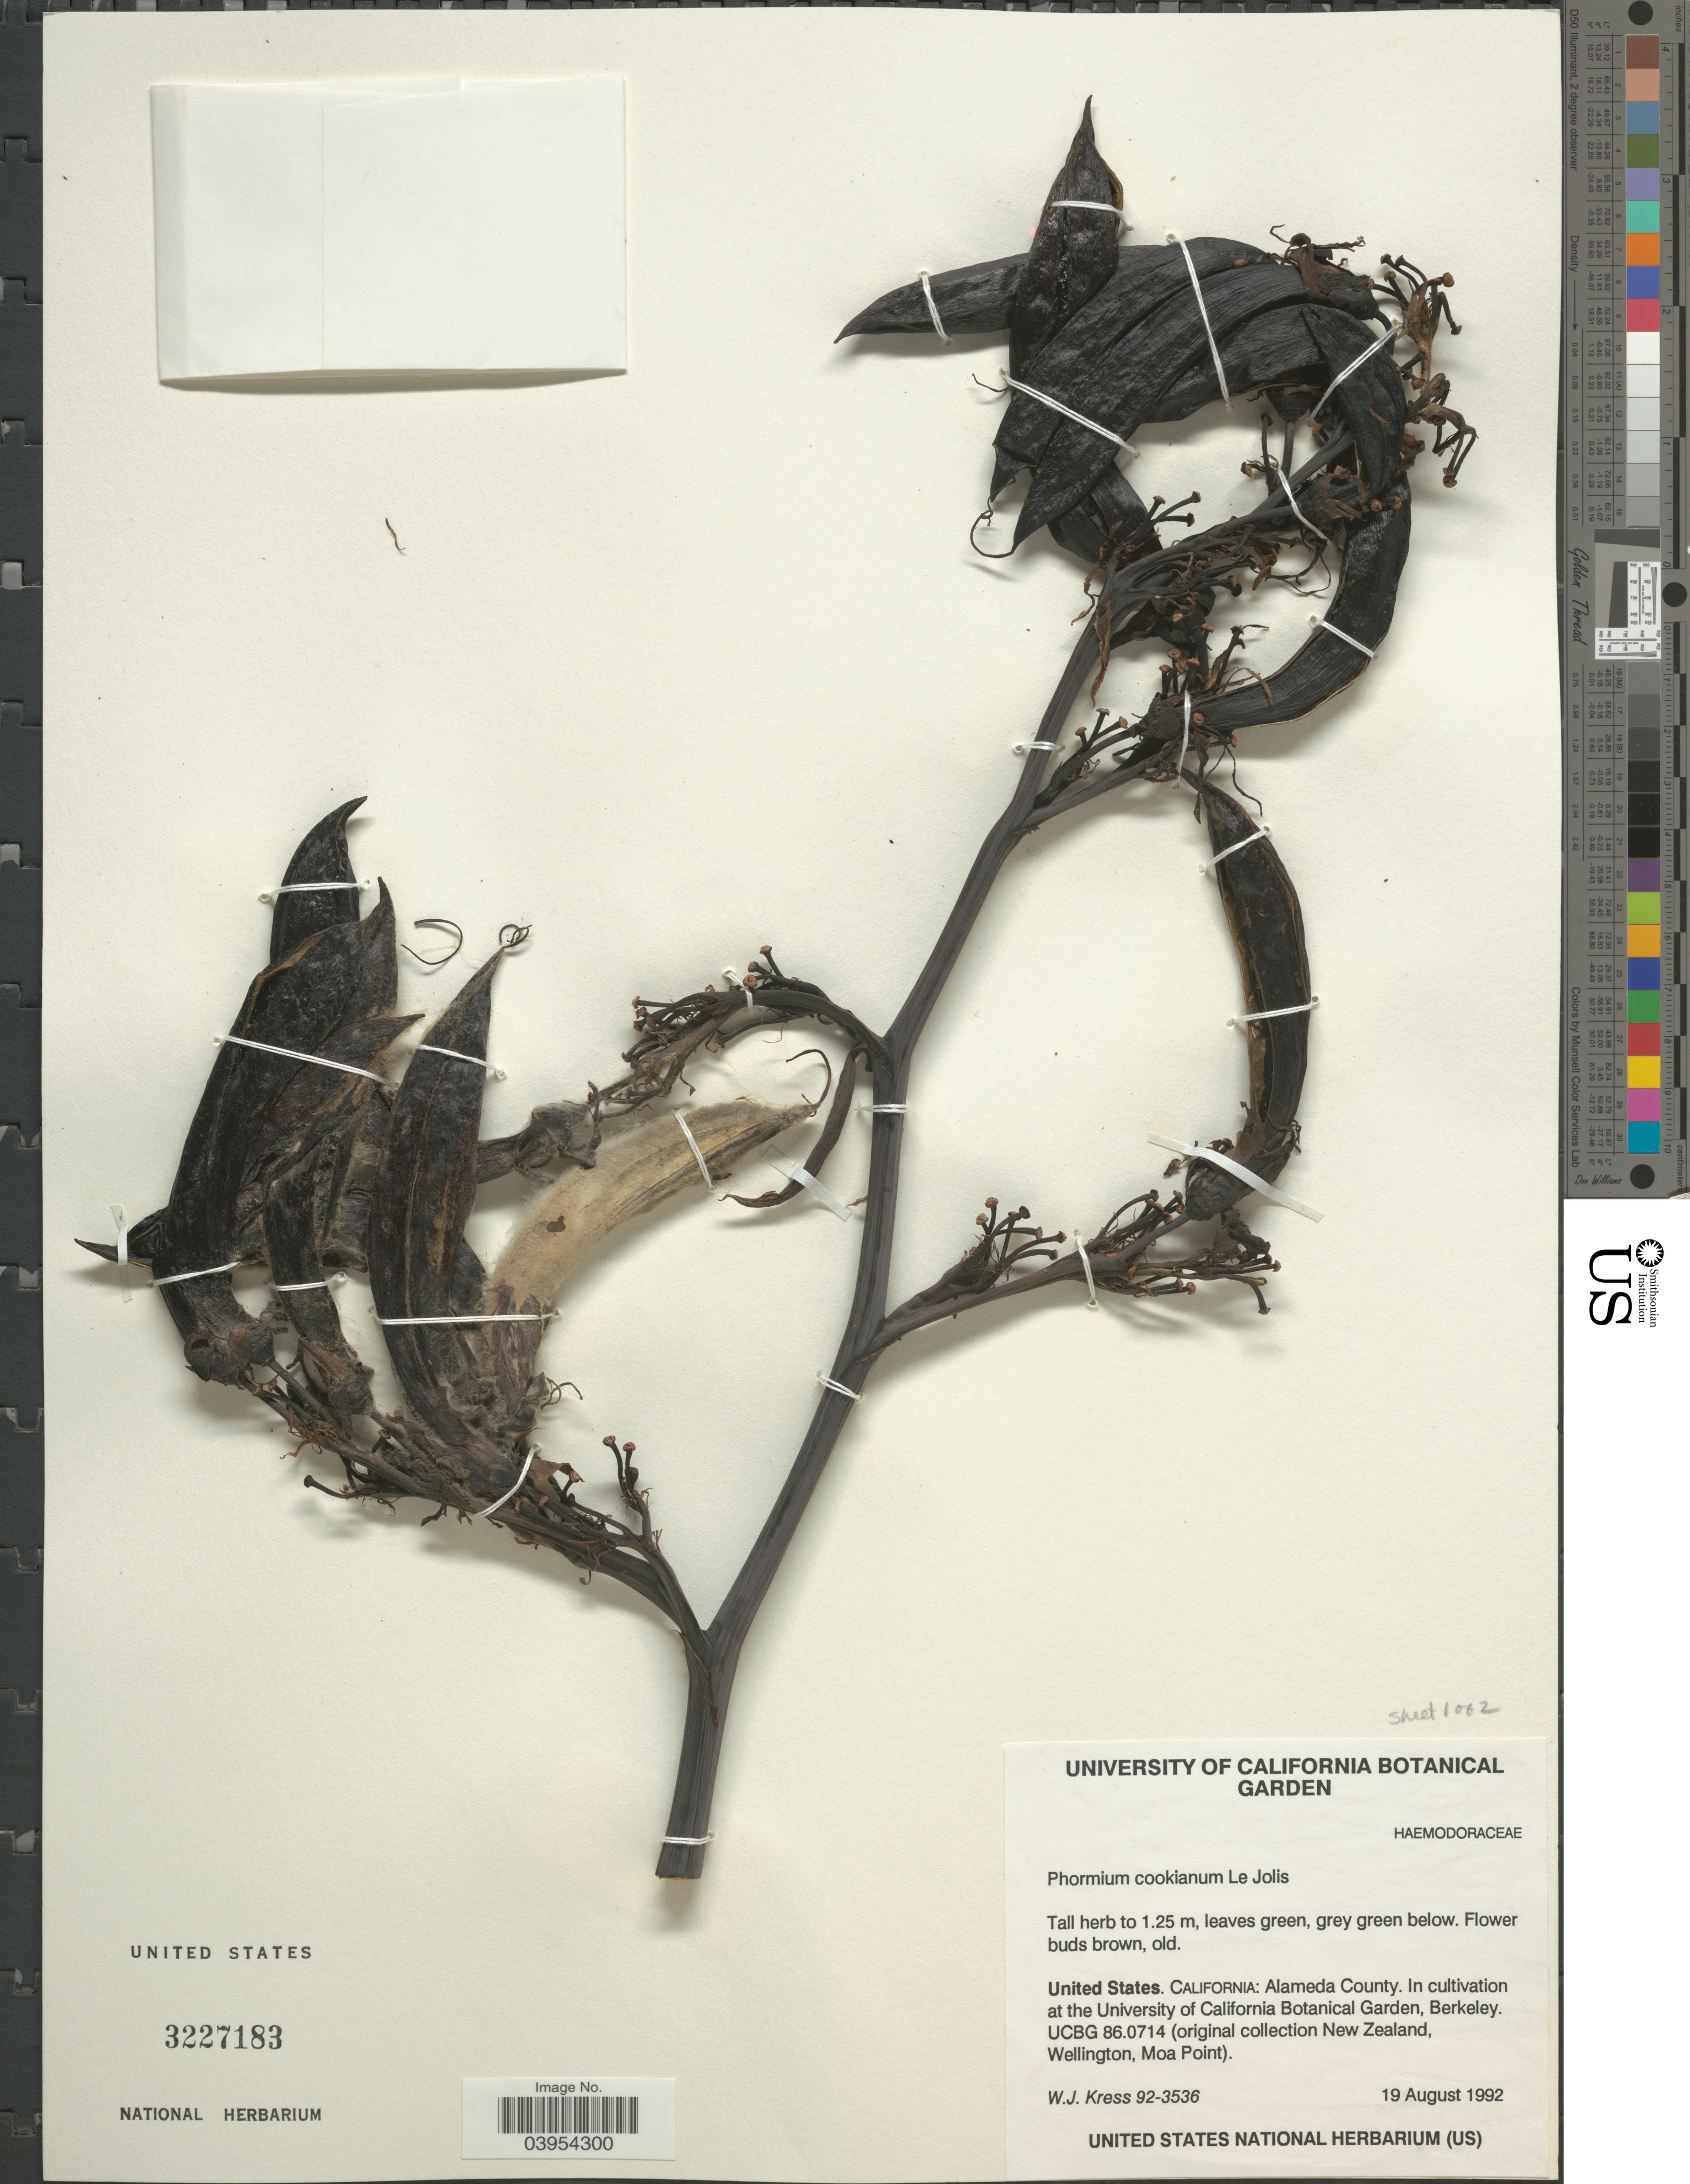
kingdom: Plantae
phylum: Tracheophyta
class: Liliopsida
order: Asparagales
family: Asphodelaceae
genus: Phormium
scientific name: Phormium cookianum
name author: Le Jol.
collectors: W. J. Kress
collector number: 92-3536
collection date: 1992-08-19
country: United States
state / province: California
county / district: Alameda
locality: Alameda County. In cultivation at the University of California Botanical Garden, Berkeley. UCBG 86.0714.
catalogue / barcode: US 3227183